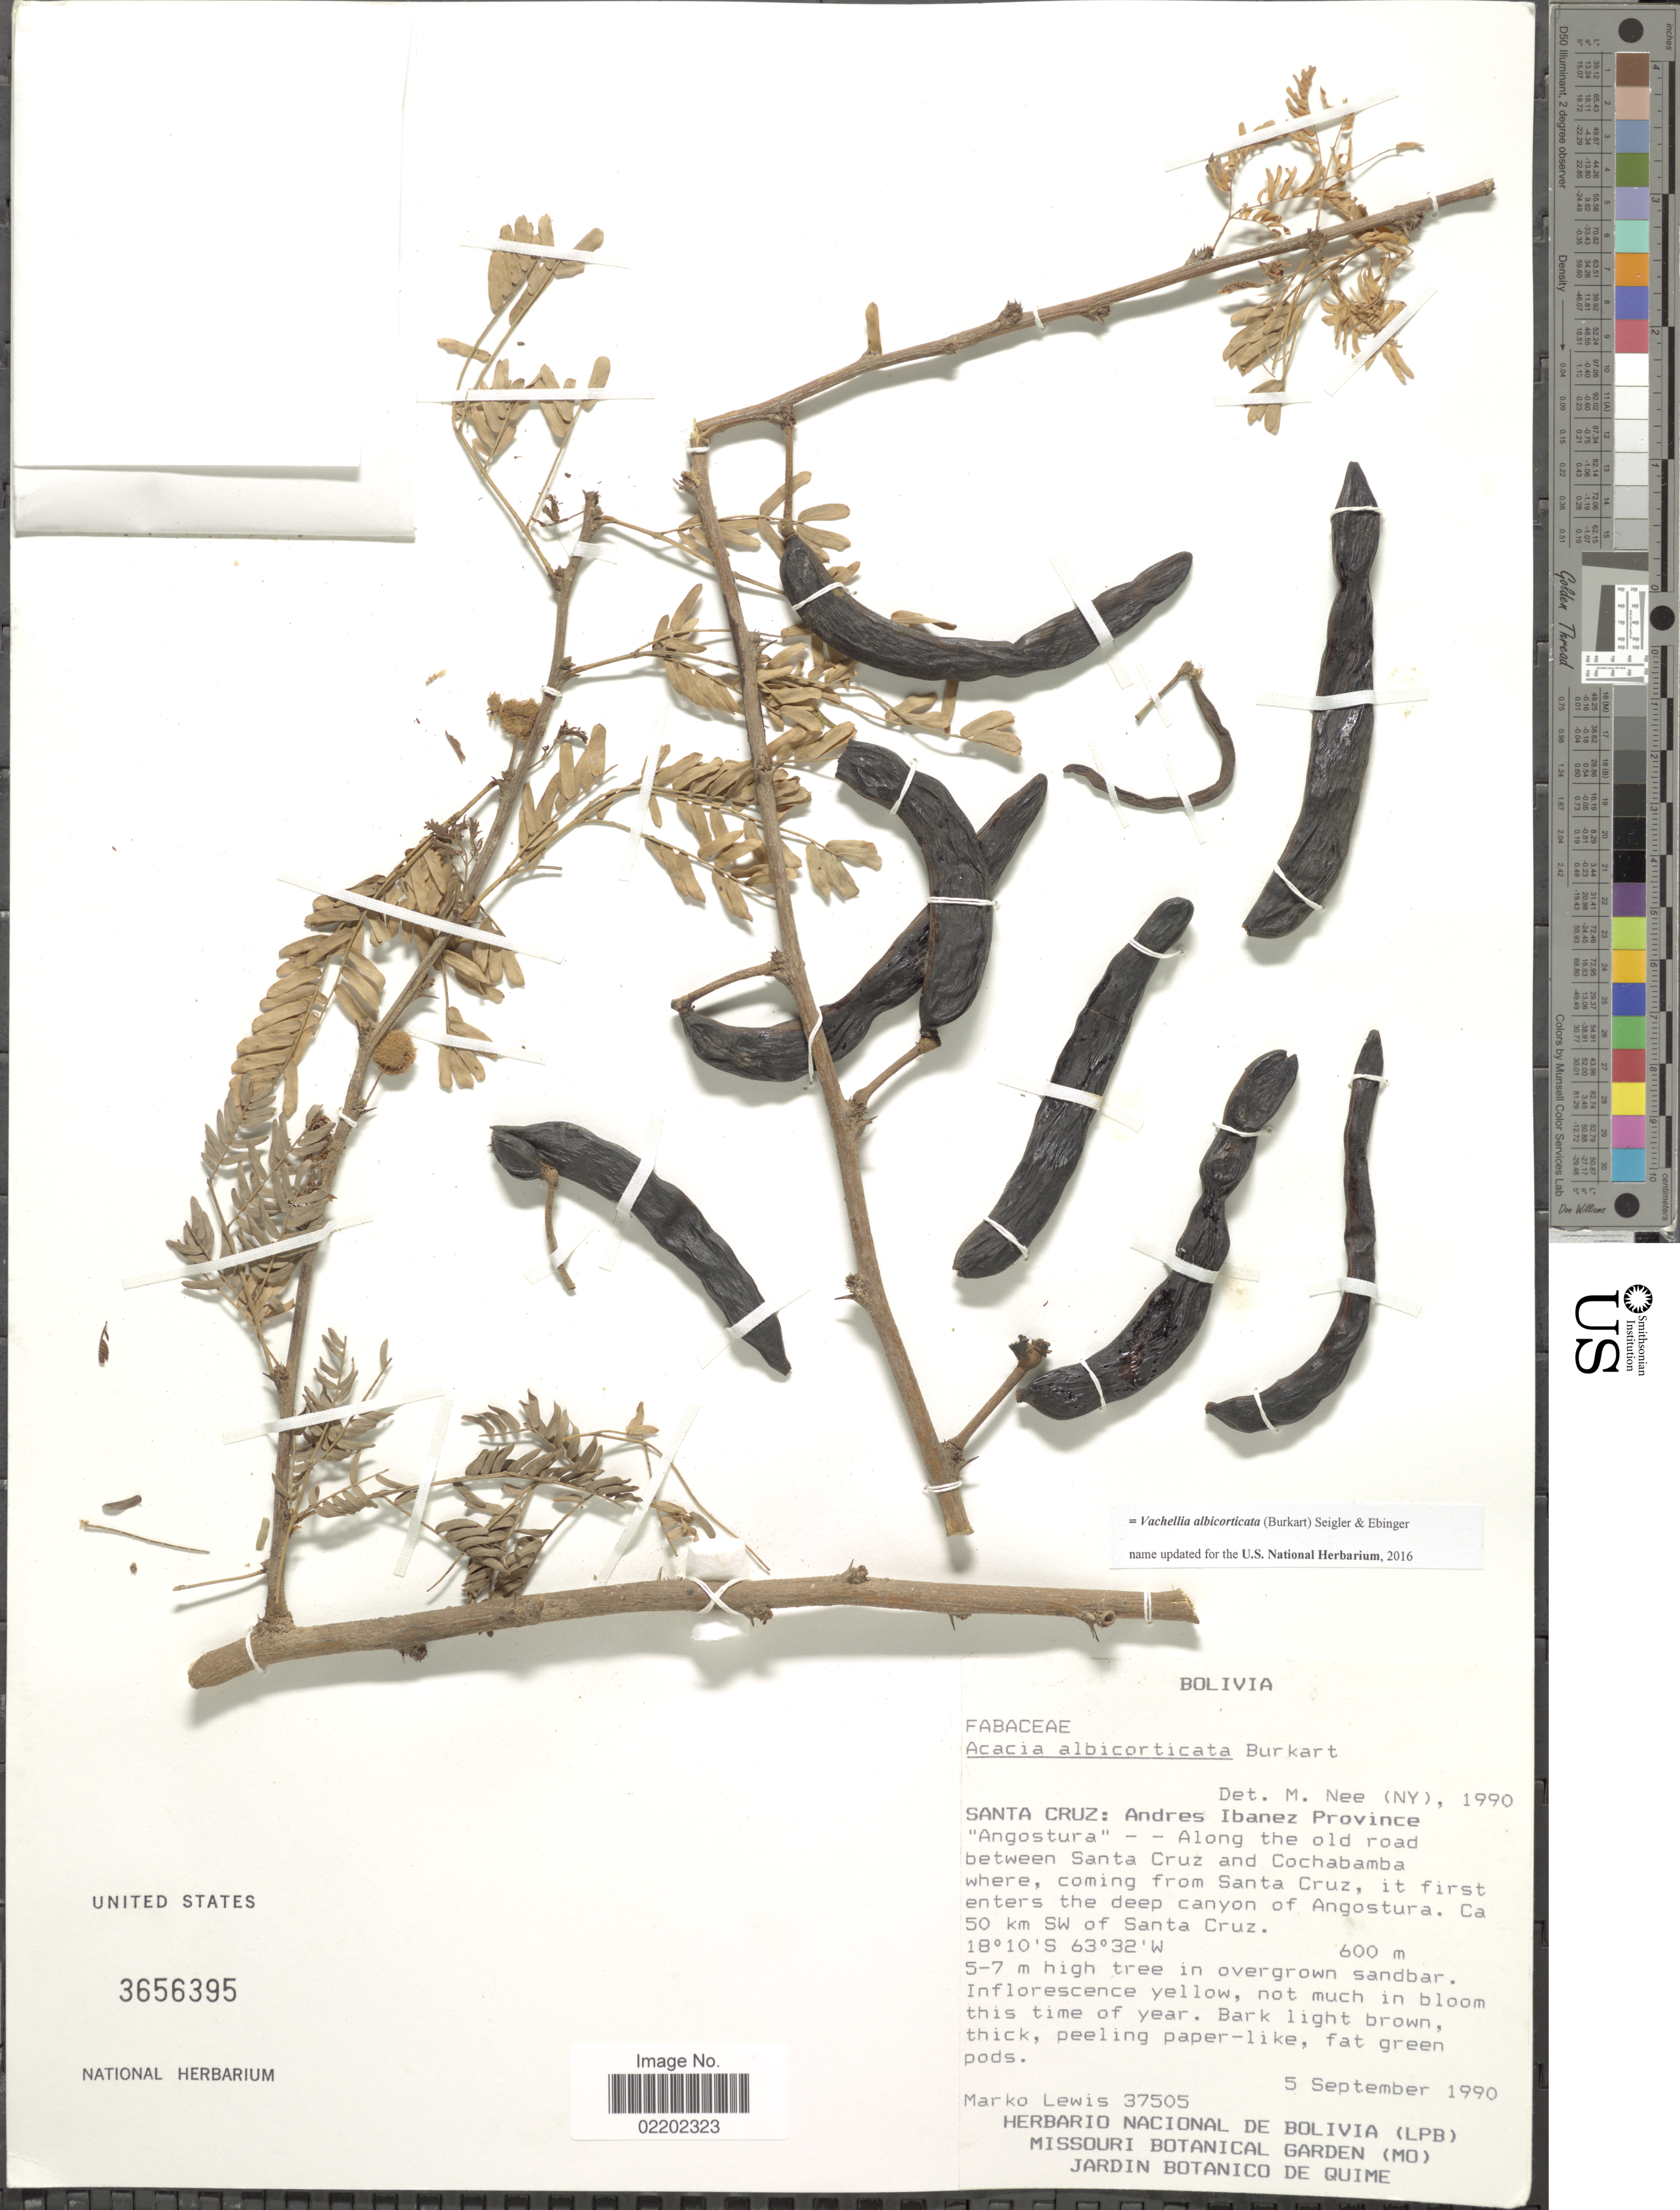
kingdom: Plantae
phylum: Tracheophyta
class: Magnoliopsida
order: Fabales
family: Fabaceae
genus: Vachellia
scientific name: Vachellia albicorticata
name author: (Burkart) Seigler & Ebinger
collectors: M. A. Lewis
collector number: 37505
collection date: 1990-09-05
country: Bolivia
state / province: Santa Cruz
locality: Andres Ibanez Province 'Angostura' - - Along the old road between Santa Cruz and Cochabamba where, coming from Santa Cruz, it first enters the deep canyon of Angostura. Ca 50 km SW of Santa Cruz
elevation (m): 600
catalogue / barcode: US 3656395